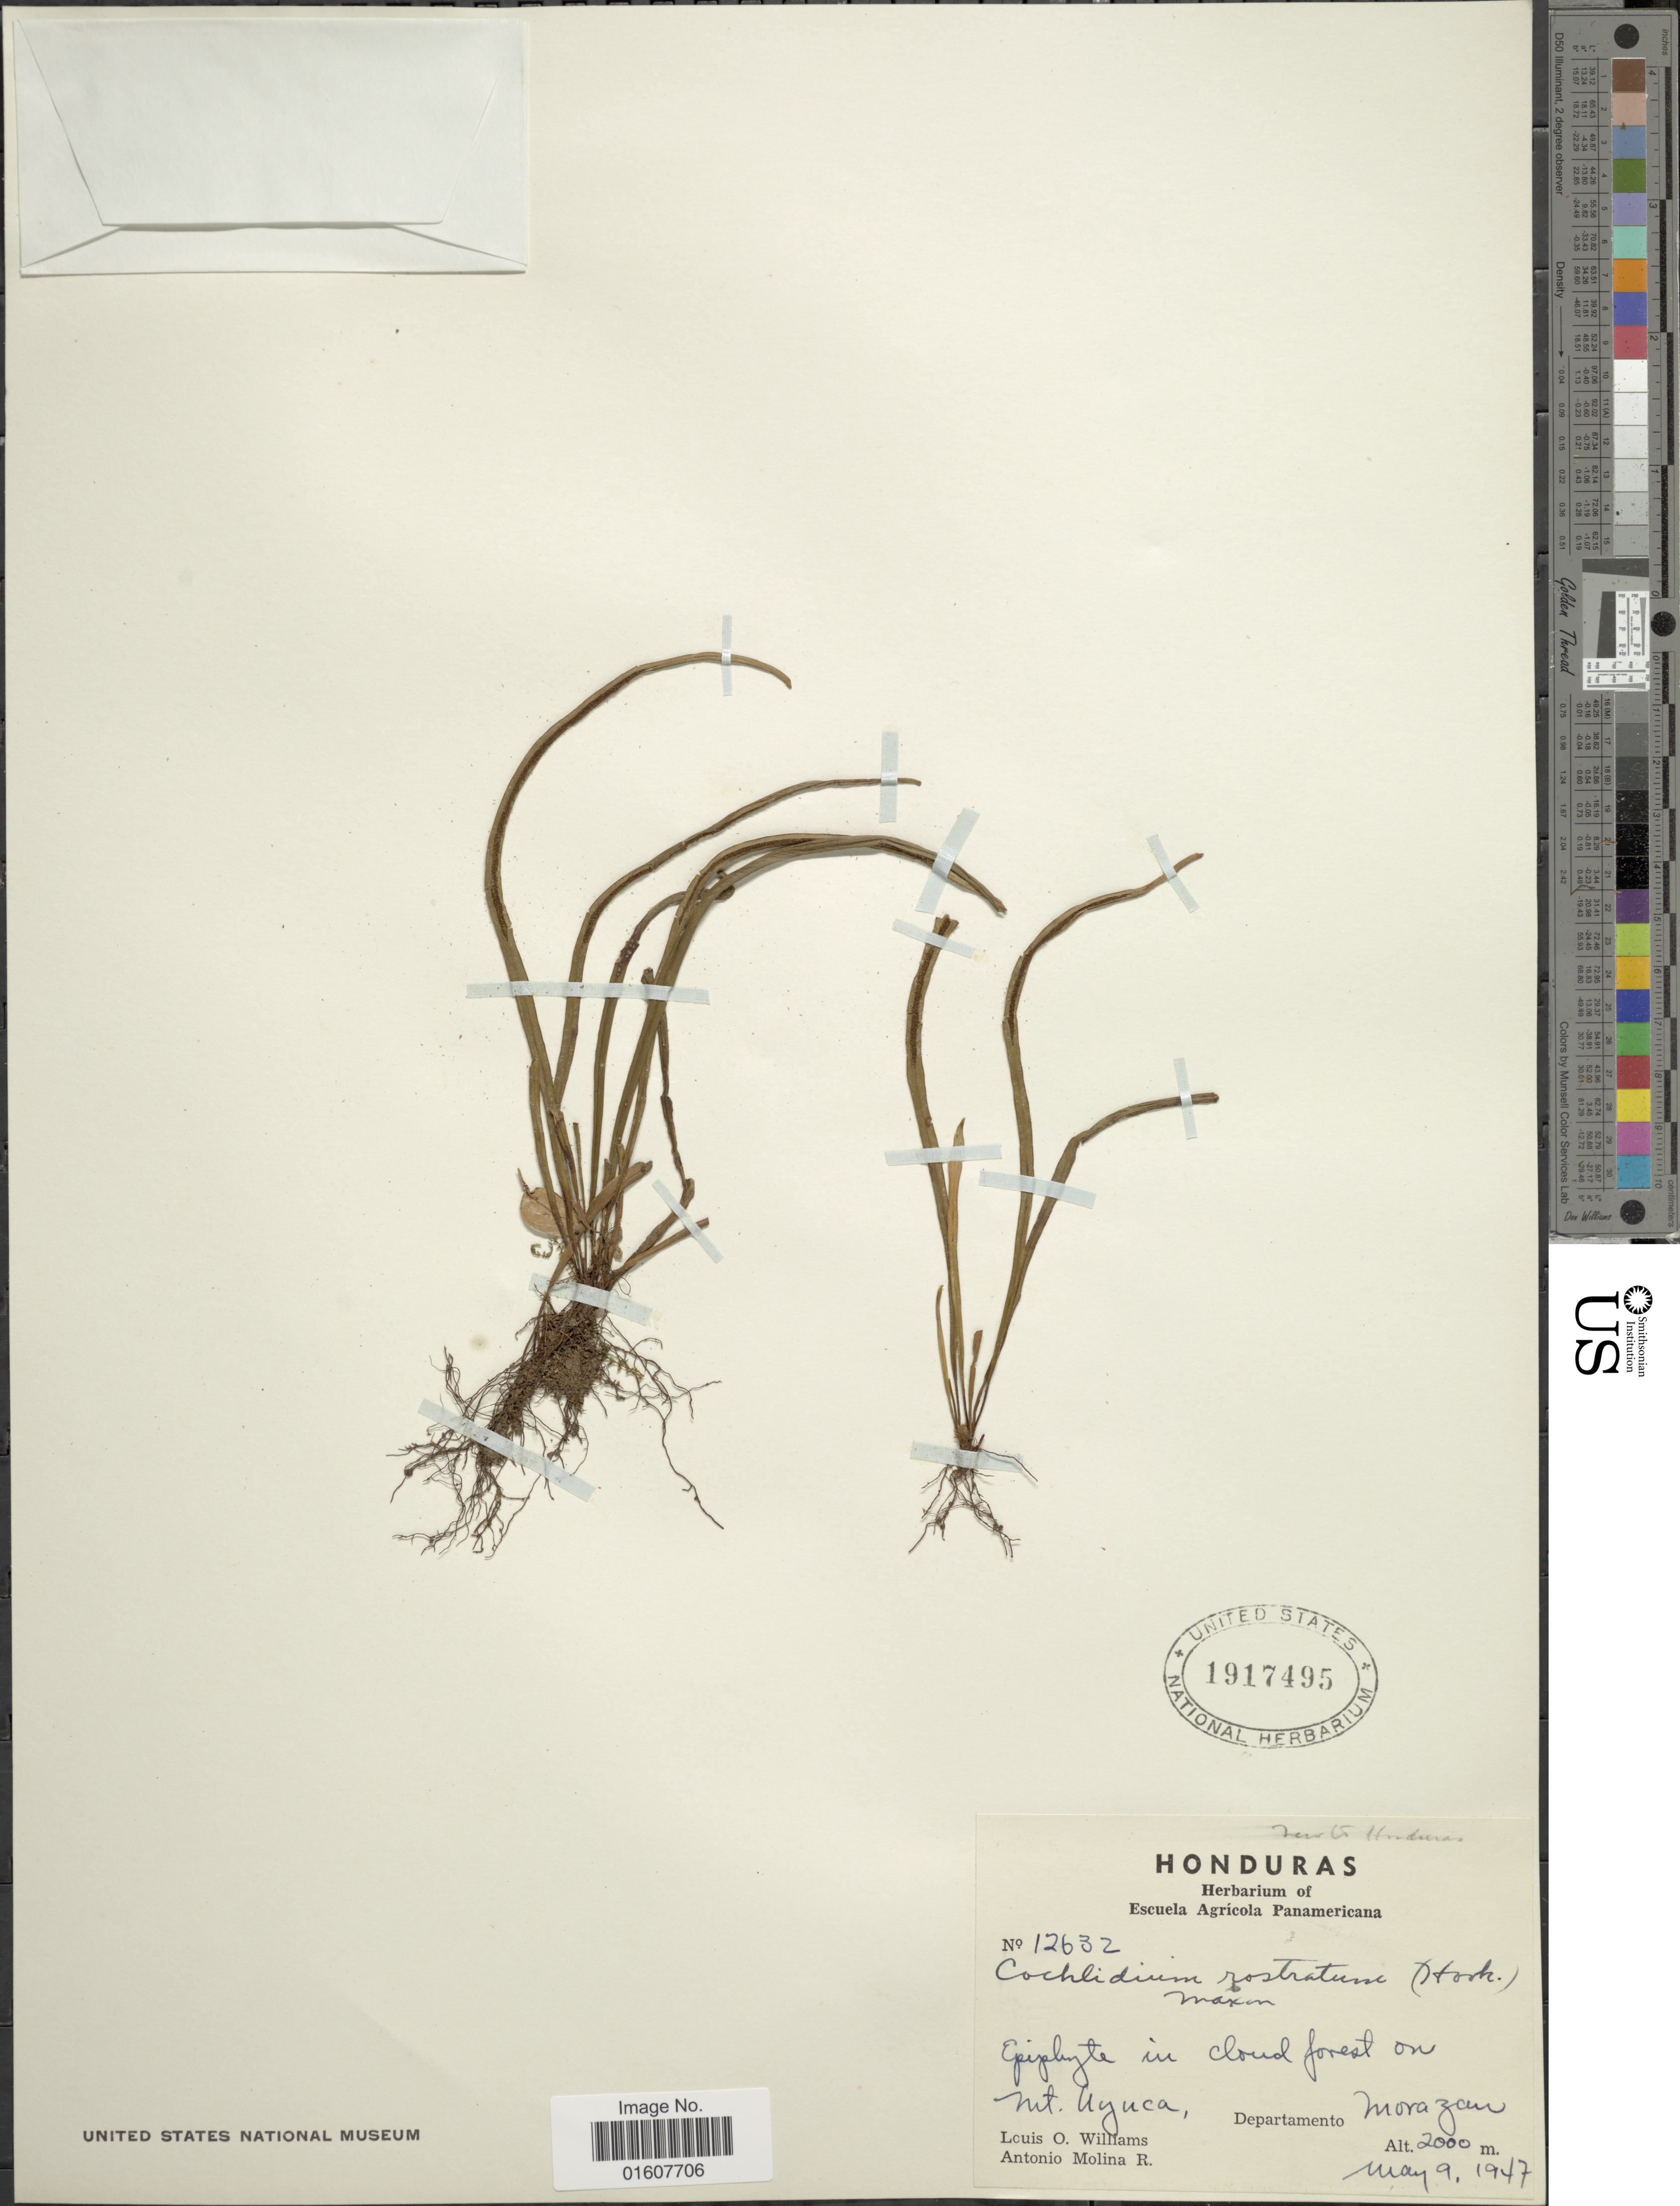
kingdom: Plantae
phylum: Tracheophyta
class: Polypodiopsida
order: Polypodiales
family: Polypodiaceae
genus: Cochlidium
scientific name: Cochlidium rostratum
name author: (Hook.) Maxon ex C. Chr.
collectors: L. O. Williams & A. Molina R.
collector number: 12632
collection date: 1947-05-09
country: Honduras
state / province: Fco. Morazán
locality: In cloud forest on Mt Uyuca, Departamento Morazan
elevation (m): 2000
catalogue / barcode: US 1917495